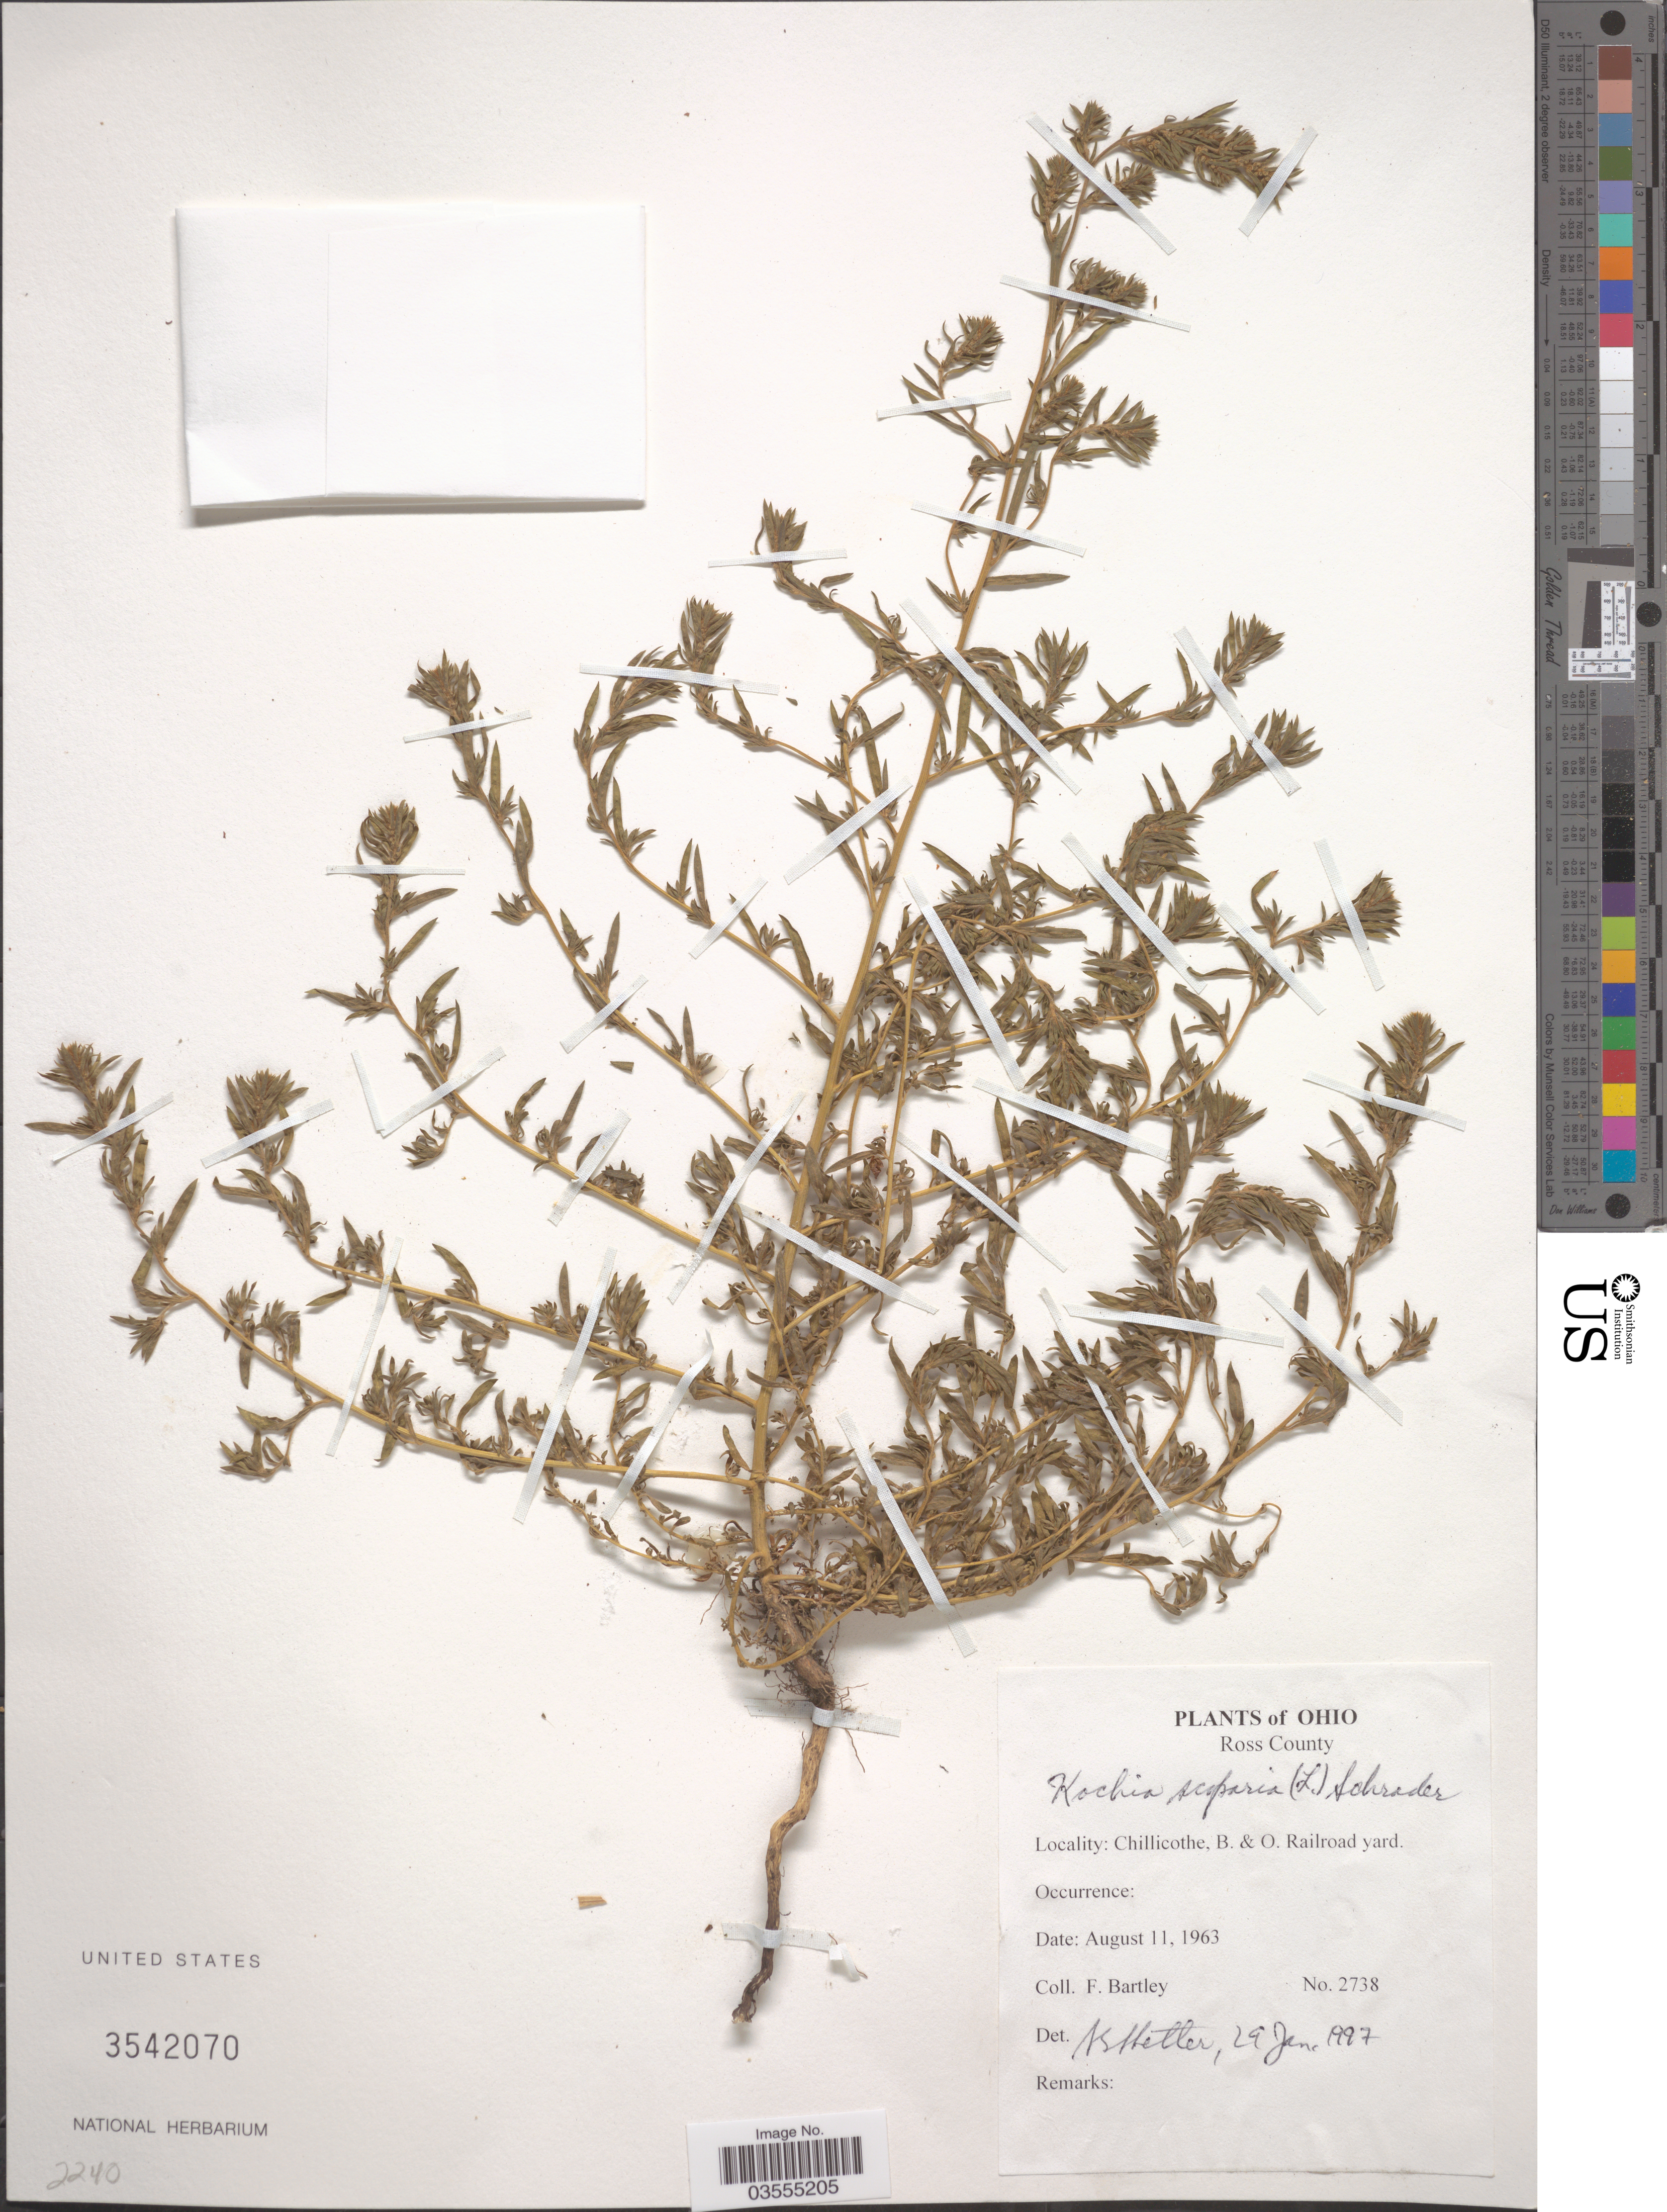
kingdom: Plantae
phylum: Tracheophyta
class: Magnoliopsida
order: Caryophyllales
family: Amaranthaceae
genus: Bassia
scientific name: Bassia scoparia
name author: (L.) Voss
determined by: U.S. National Herbarium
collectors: F. Bartley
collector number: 2738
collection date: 1963-08-11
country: United States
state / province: Ohio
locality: Ross County. Chillicothe, B. & O. Railroad yard.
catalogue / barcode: US 3542070